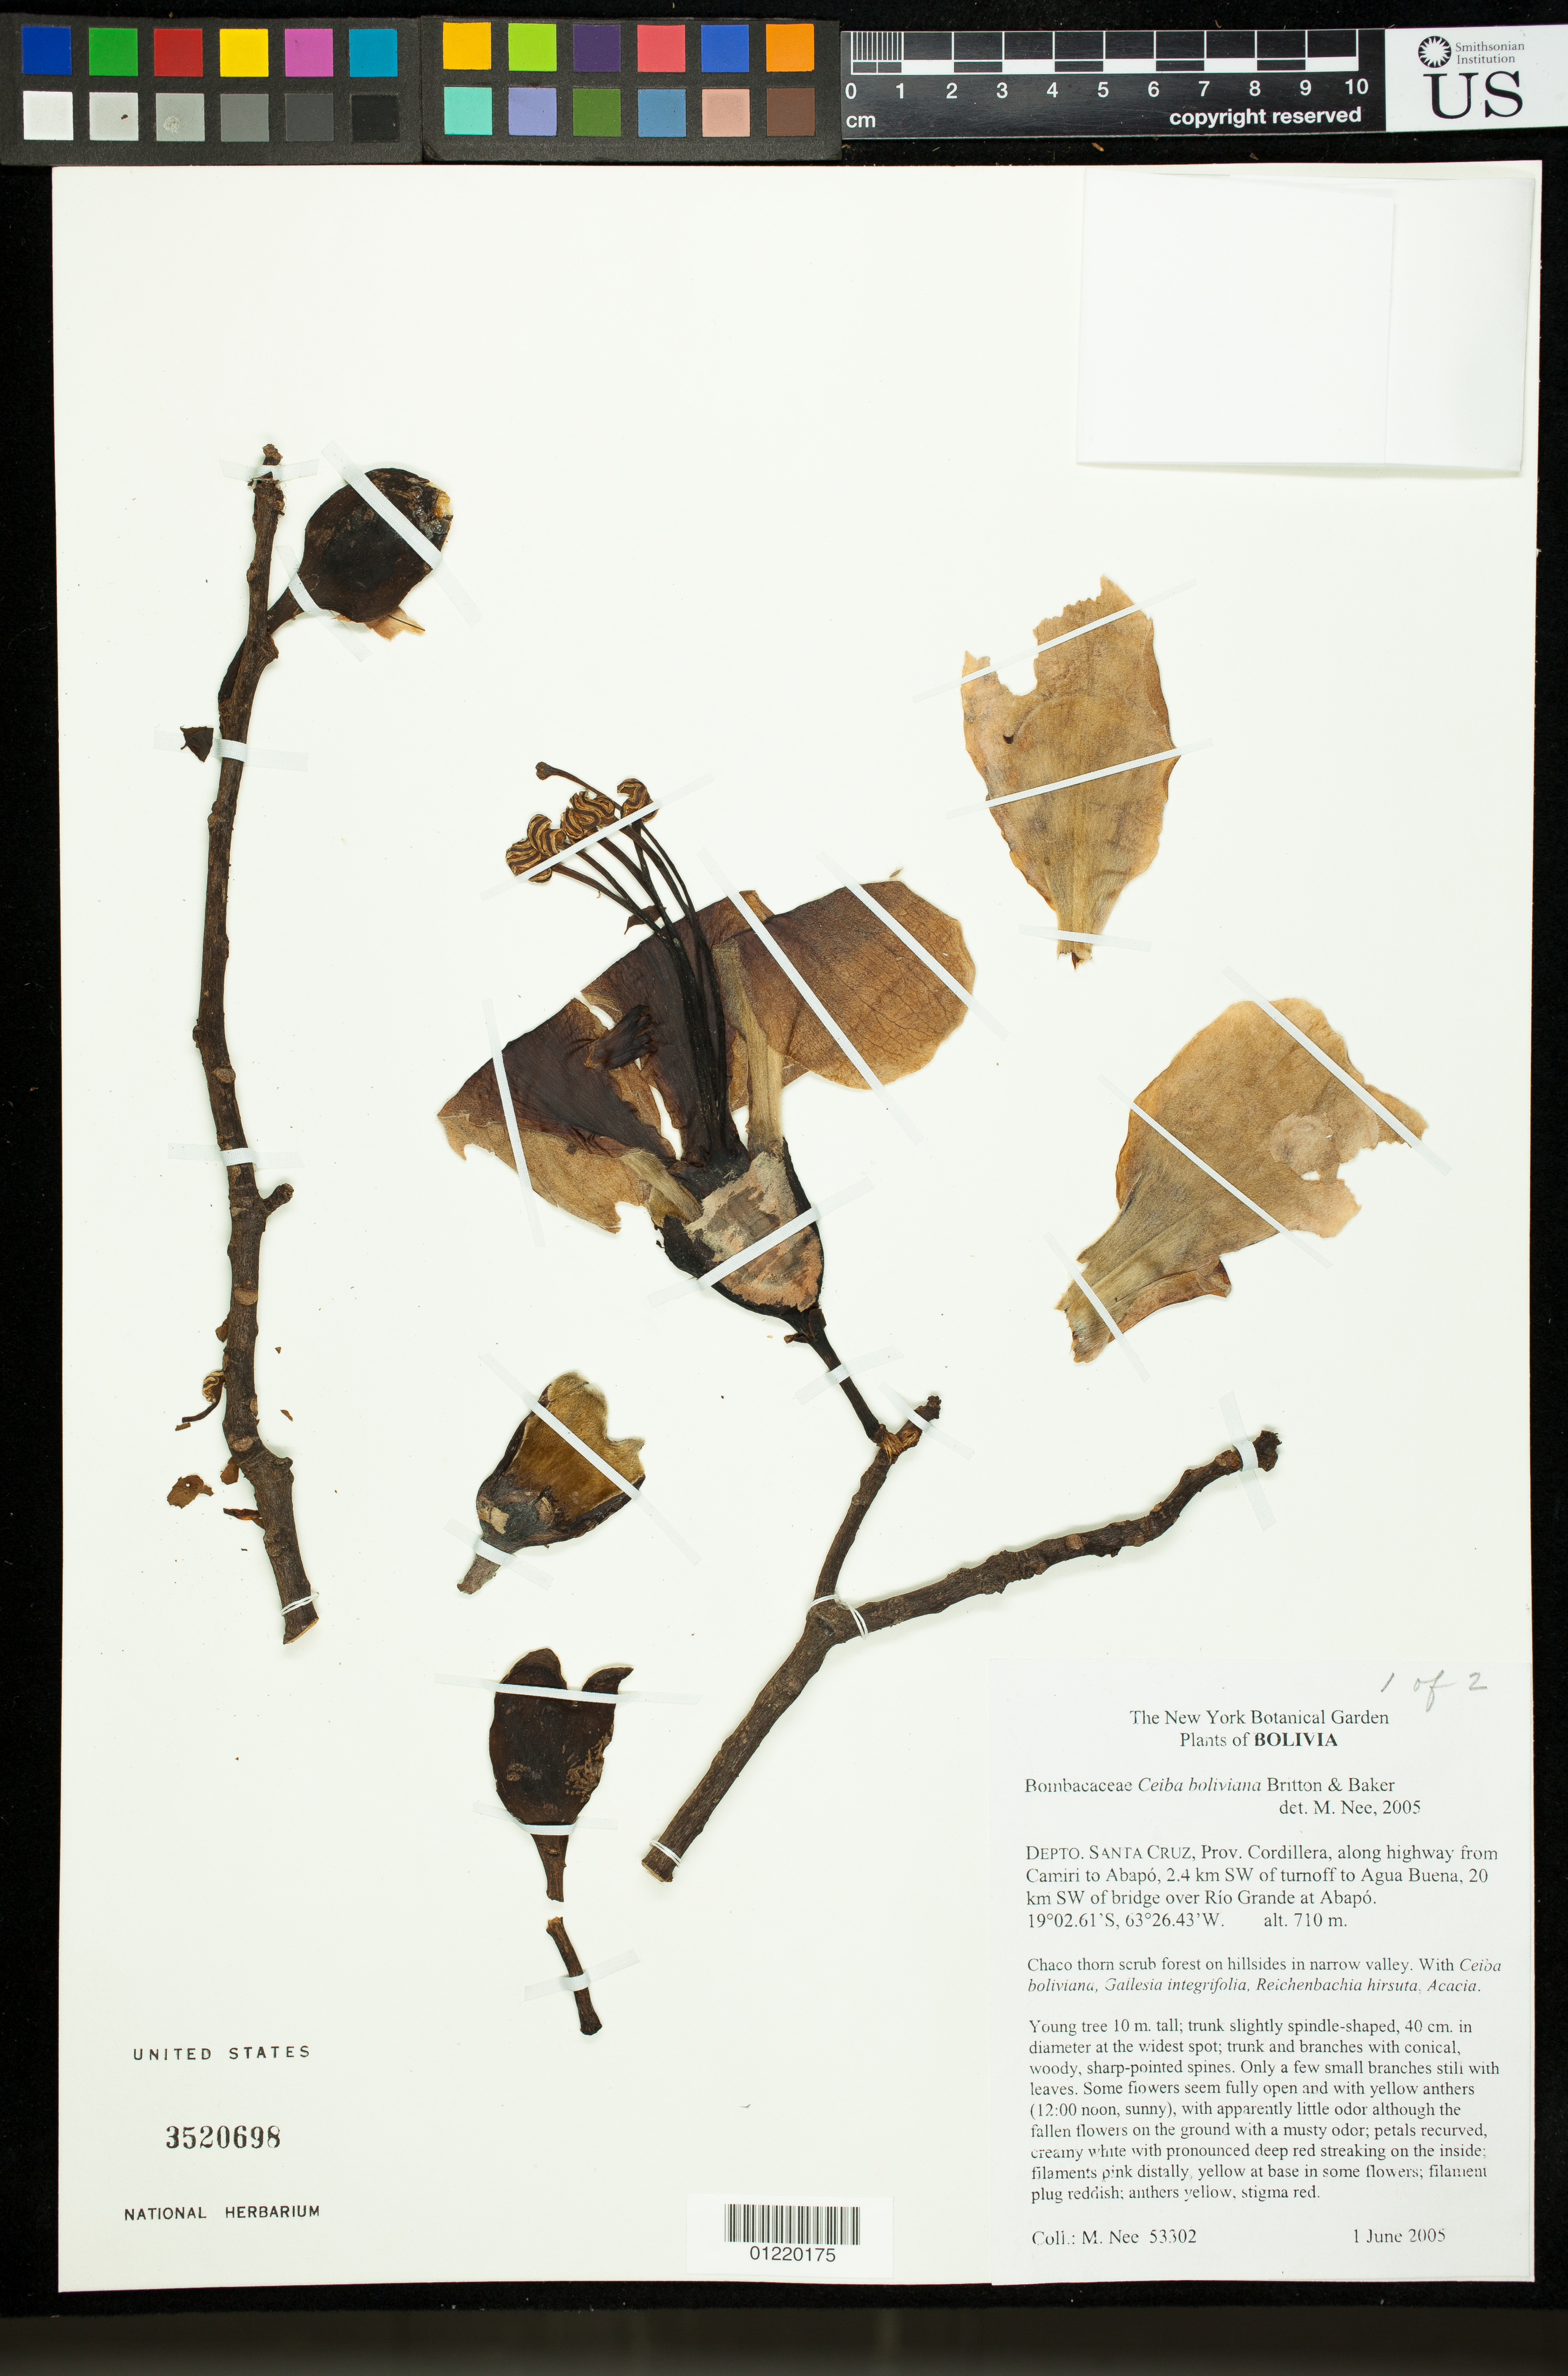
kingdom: Plantae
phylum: Tracheophyta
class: Magnoliopsida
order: Malvales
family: Malvaceae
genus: Ceiba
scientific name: Ceiba boliviana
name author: Britten & Baker f.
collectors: M. Nee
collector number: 53302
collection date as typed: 6/1/2005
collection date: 2005-06-01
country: Bolivia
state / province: Santa Cruz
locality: Prov. Cordillera, along highway from Camiri to Abapó, 2.4 km SW of turnoff to Agua Buena, 20 km SW of bridge over Rio Grande at Abapó.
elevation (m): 710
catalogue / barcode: US 3520698